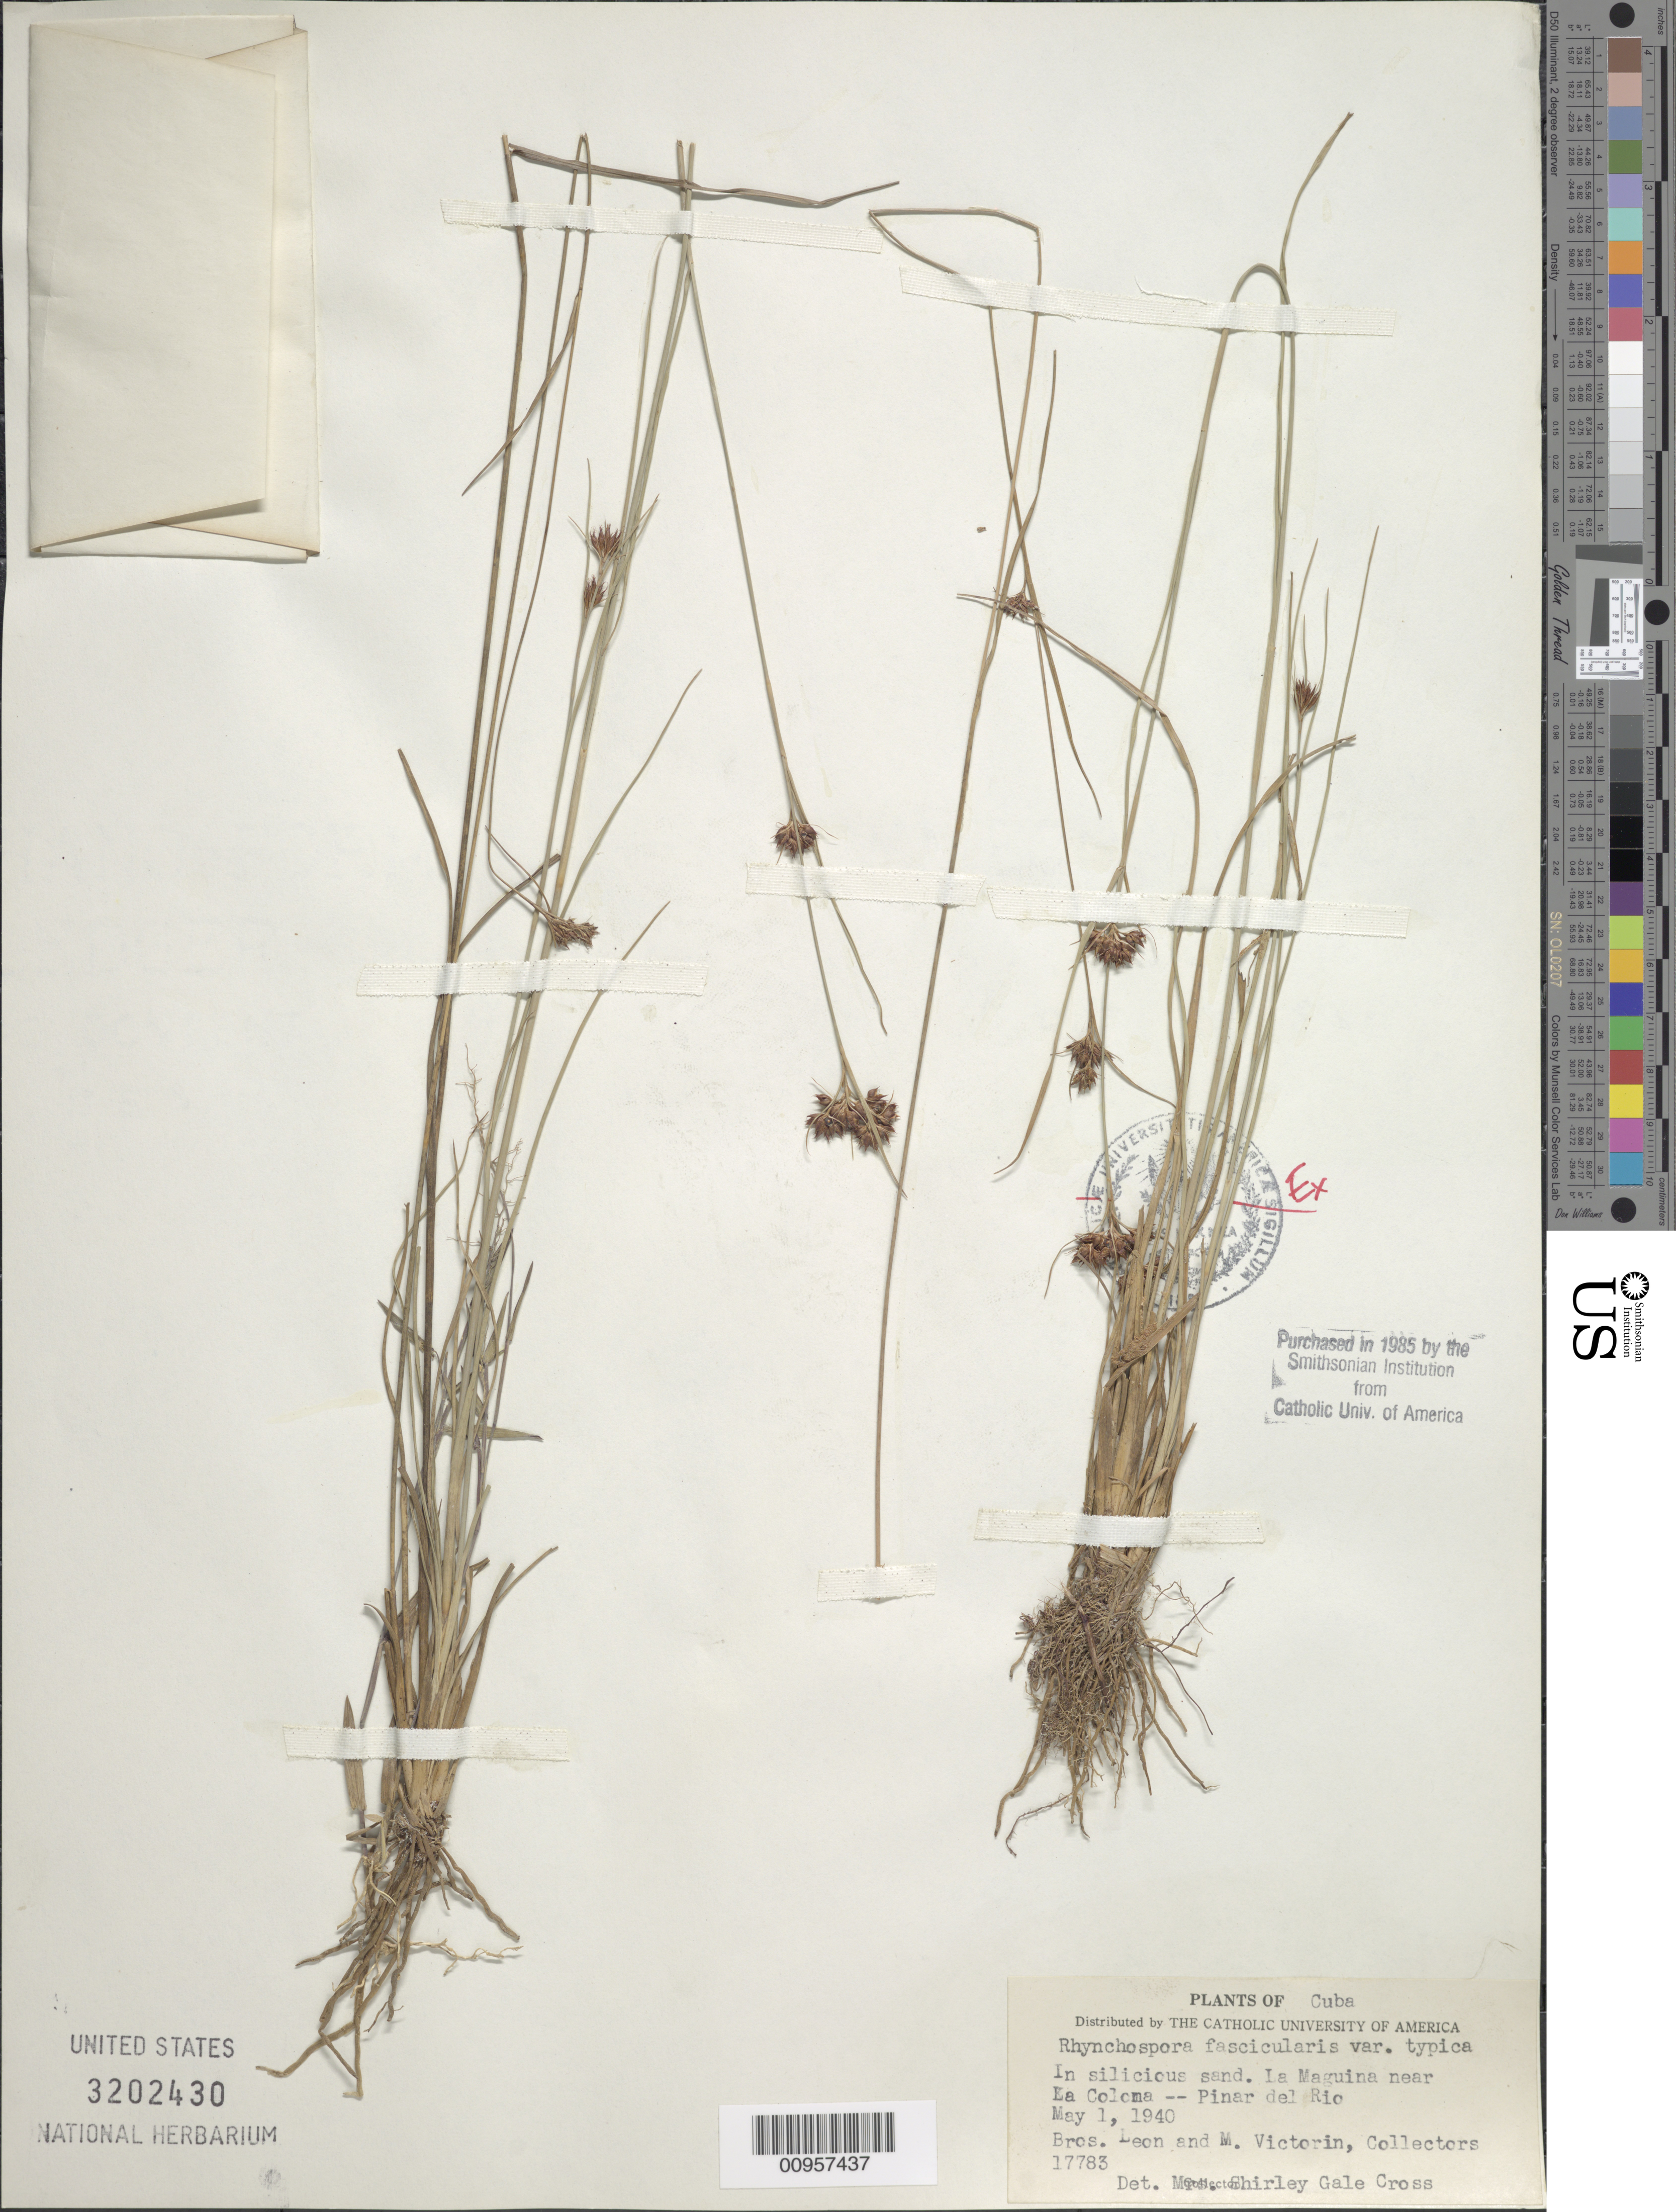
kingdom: Plantae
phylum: Tracheophyta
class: Liliopsida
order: Poales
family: Cyperaceae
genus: Rhynchospora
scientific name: Rhynchospora fascicularis subsp. fascicularis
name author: (Michx.) Vahl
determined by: Gale, S.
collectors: Bro. León & F. Victorin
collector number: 17783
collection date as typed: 01 May 1940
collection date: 1940-05-01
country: Cuba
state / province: Pinar del Rio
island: Cuba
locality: La Maguina near La Coloma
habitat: In silicious sand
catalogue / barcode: US 3202430